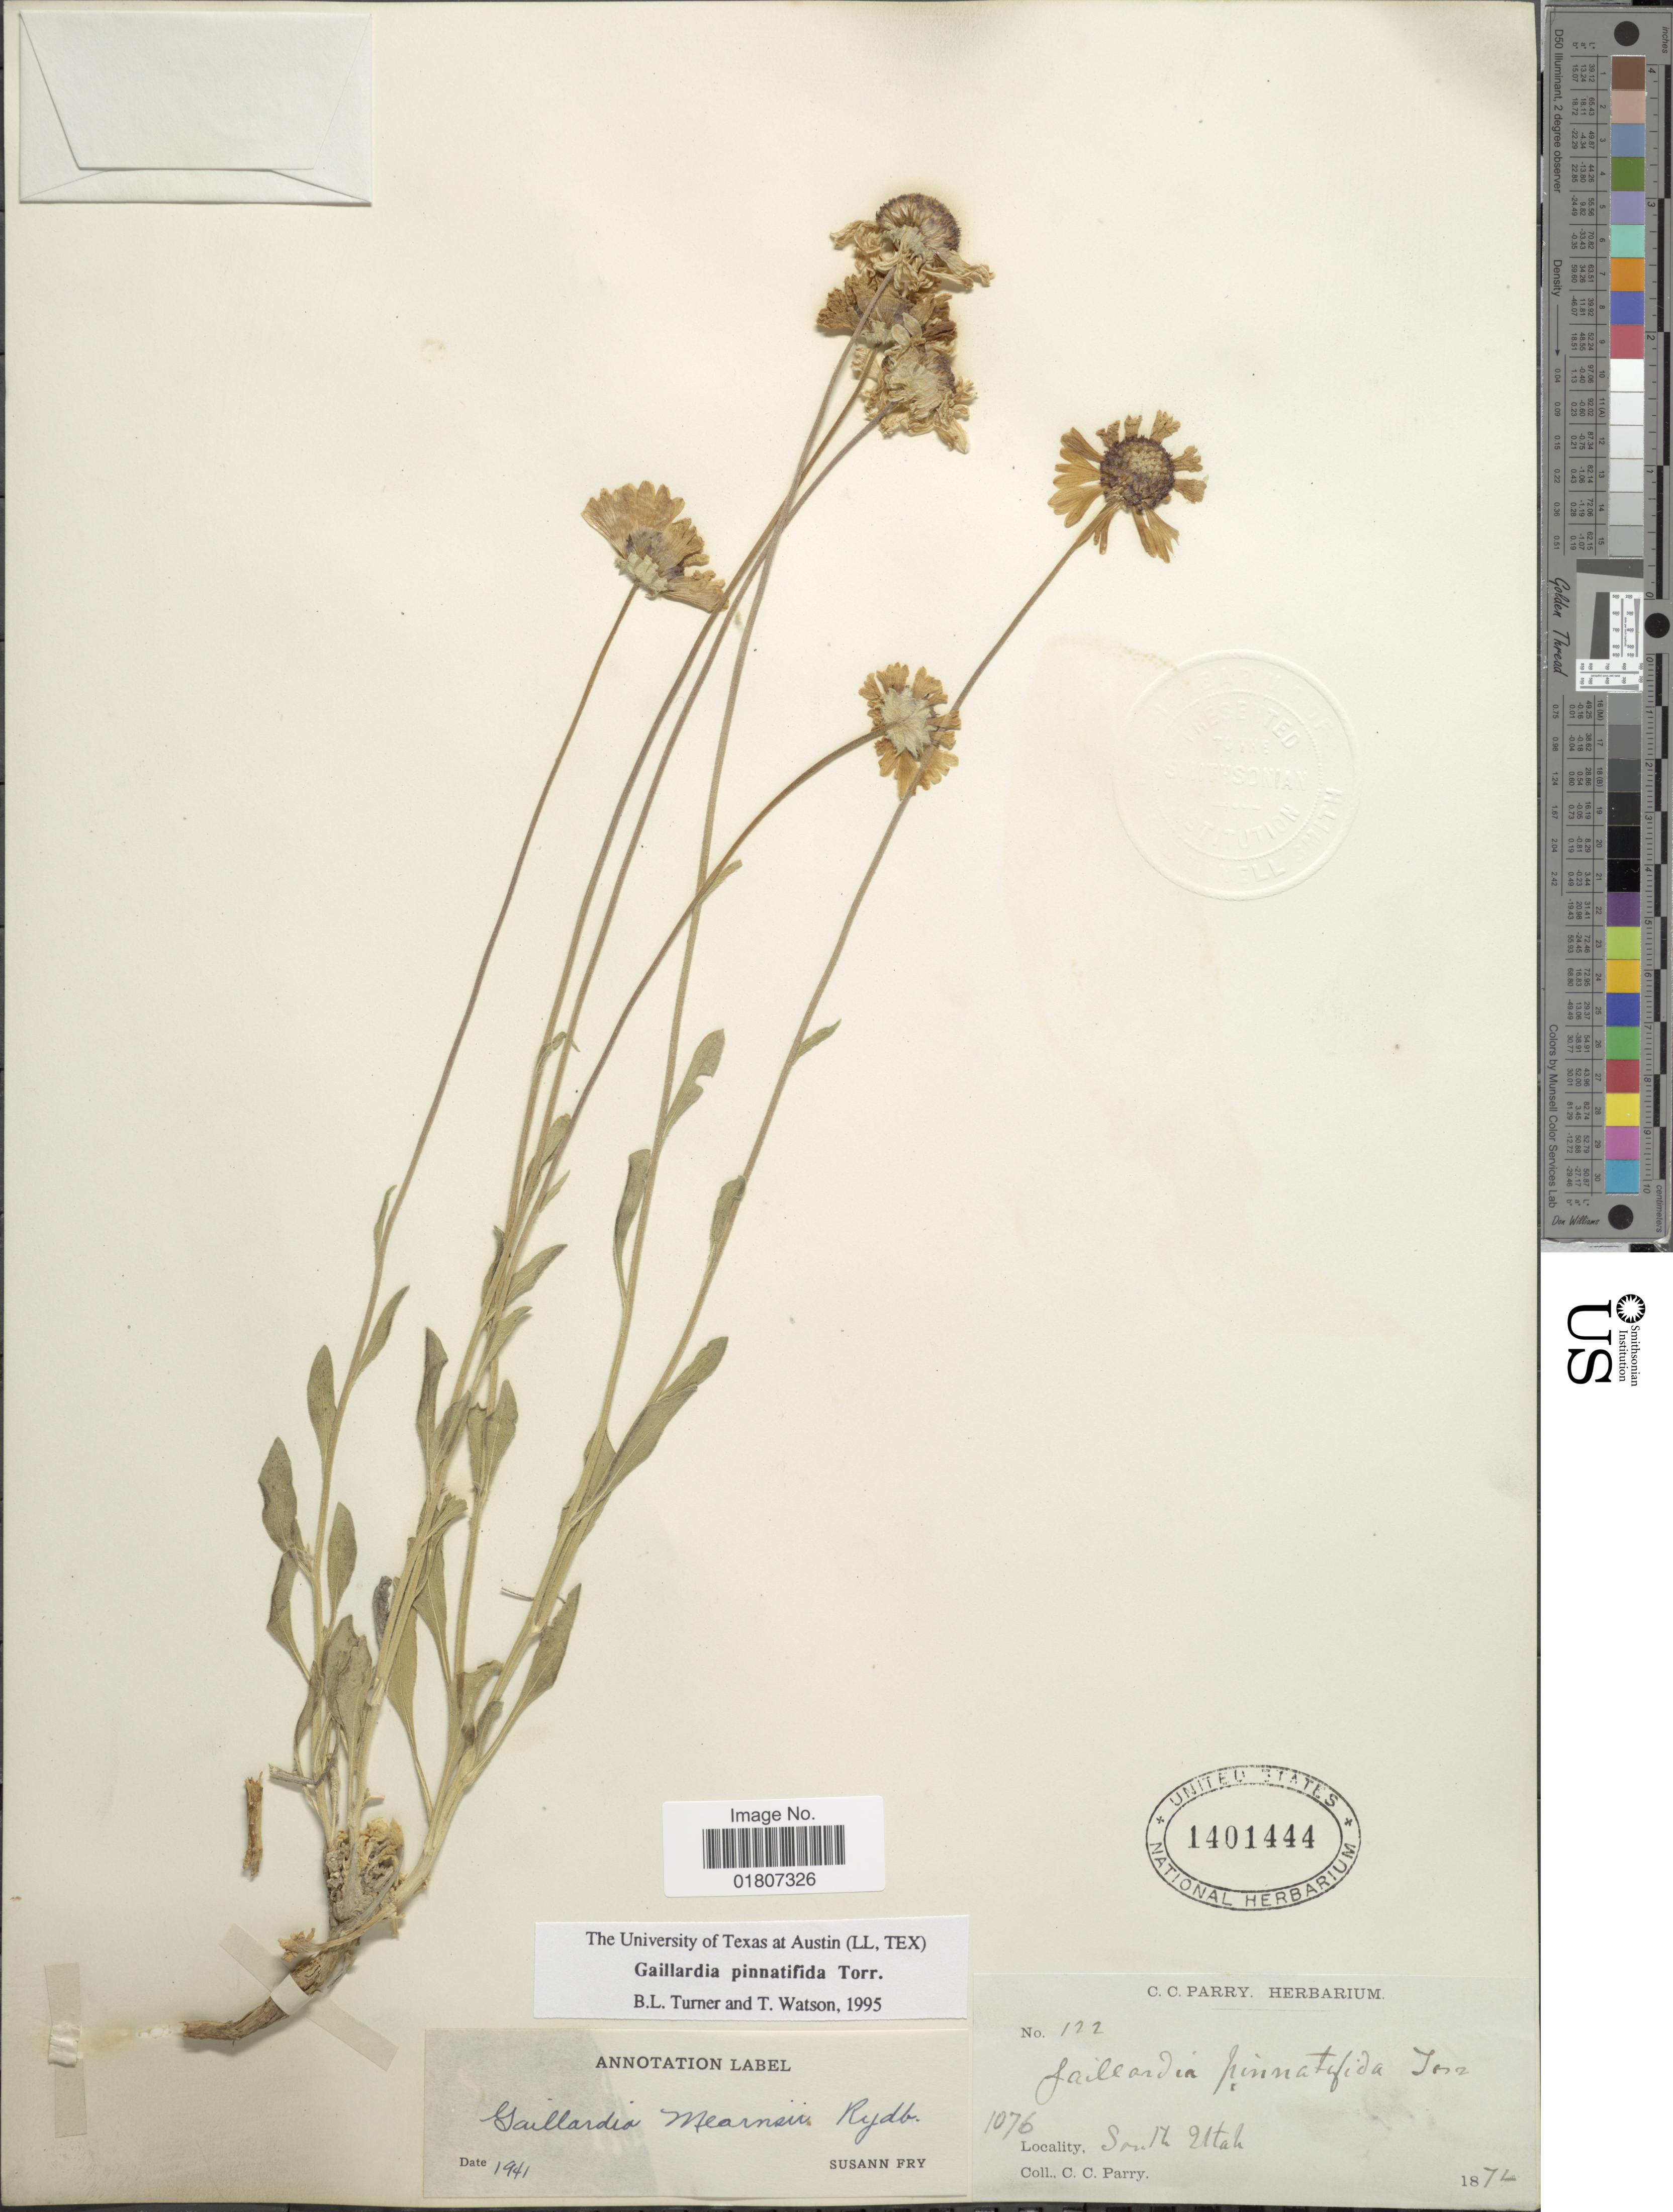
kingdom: Plantae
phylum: Tracheophyta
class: Magnoliopsida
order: Asterales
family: Asteraceae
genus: Gaillardia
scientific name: Gaillardia pinnatifida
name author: Torr.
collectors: C. C. Parry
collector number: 122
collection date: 1872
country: United States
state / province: Utah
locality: South Utah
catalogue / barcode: US 1401444